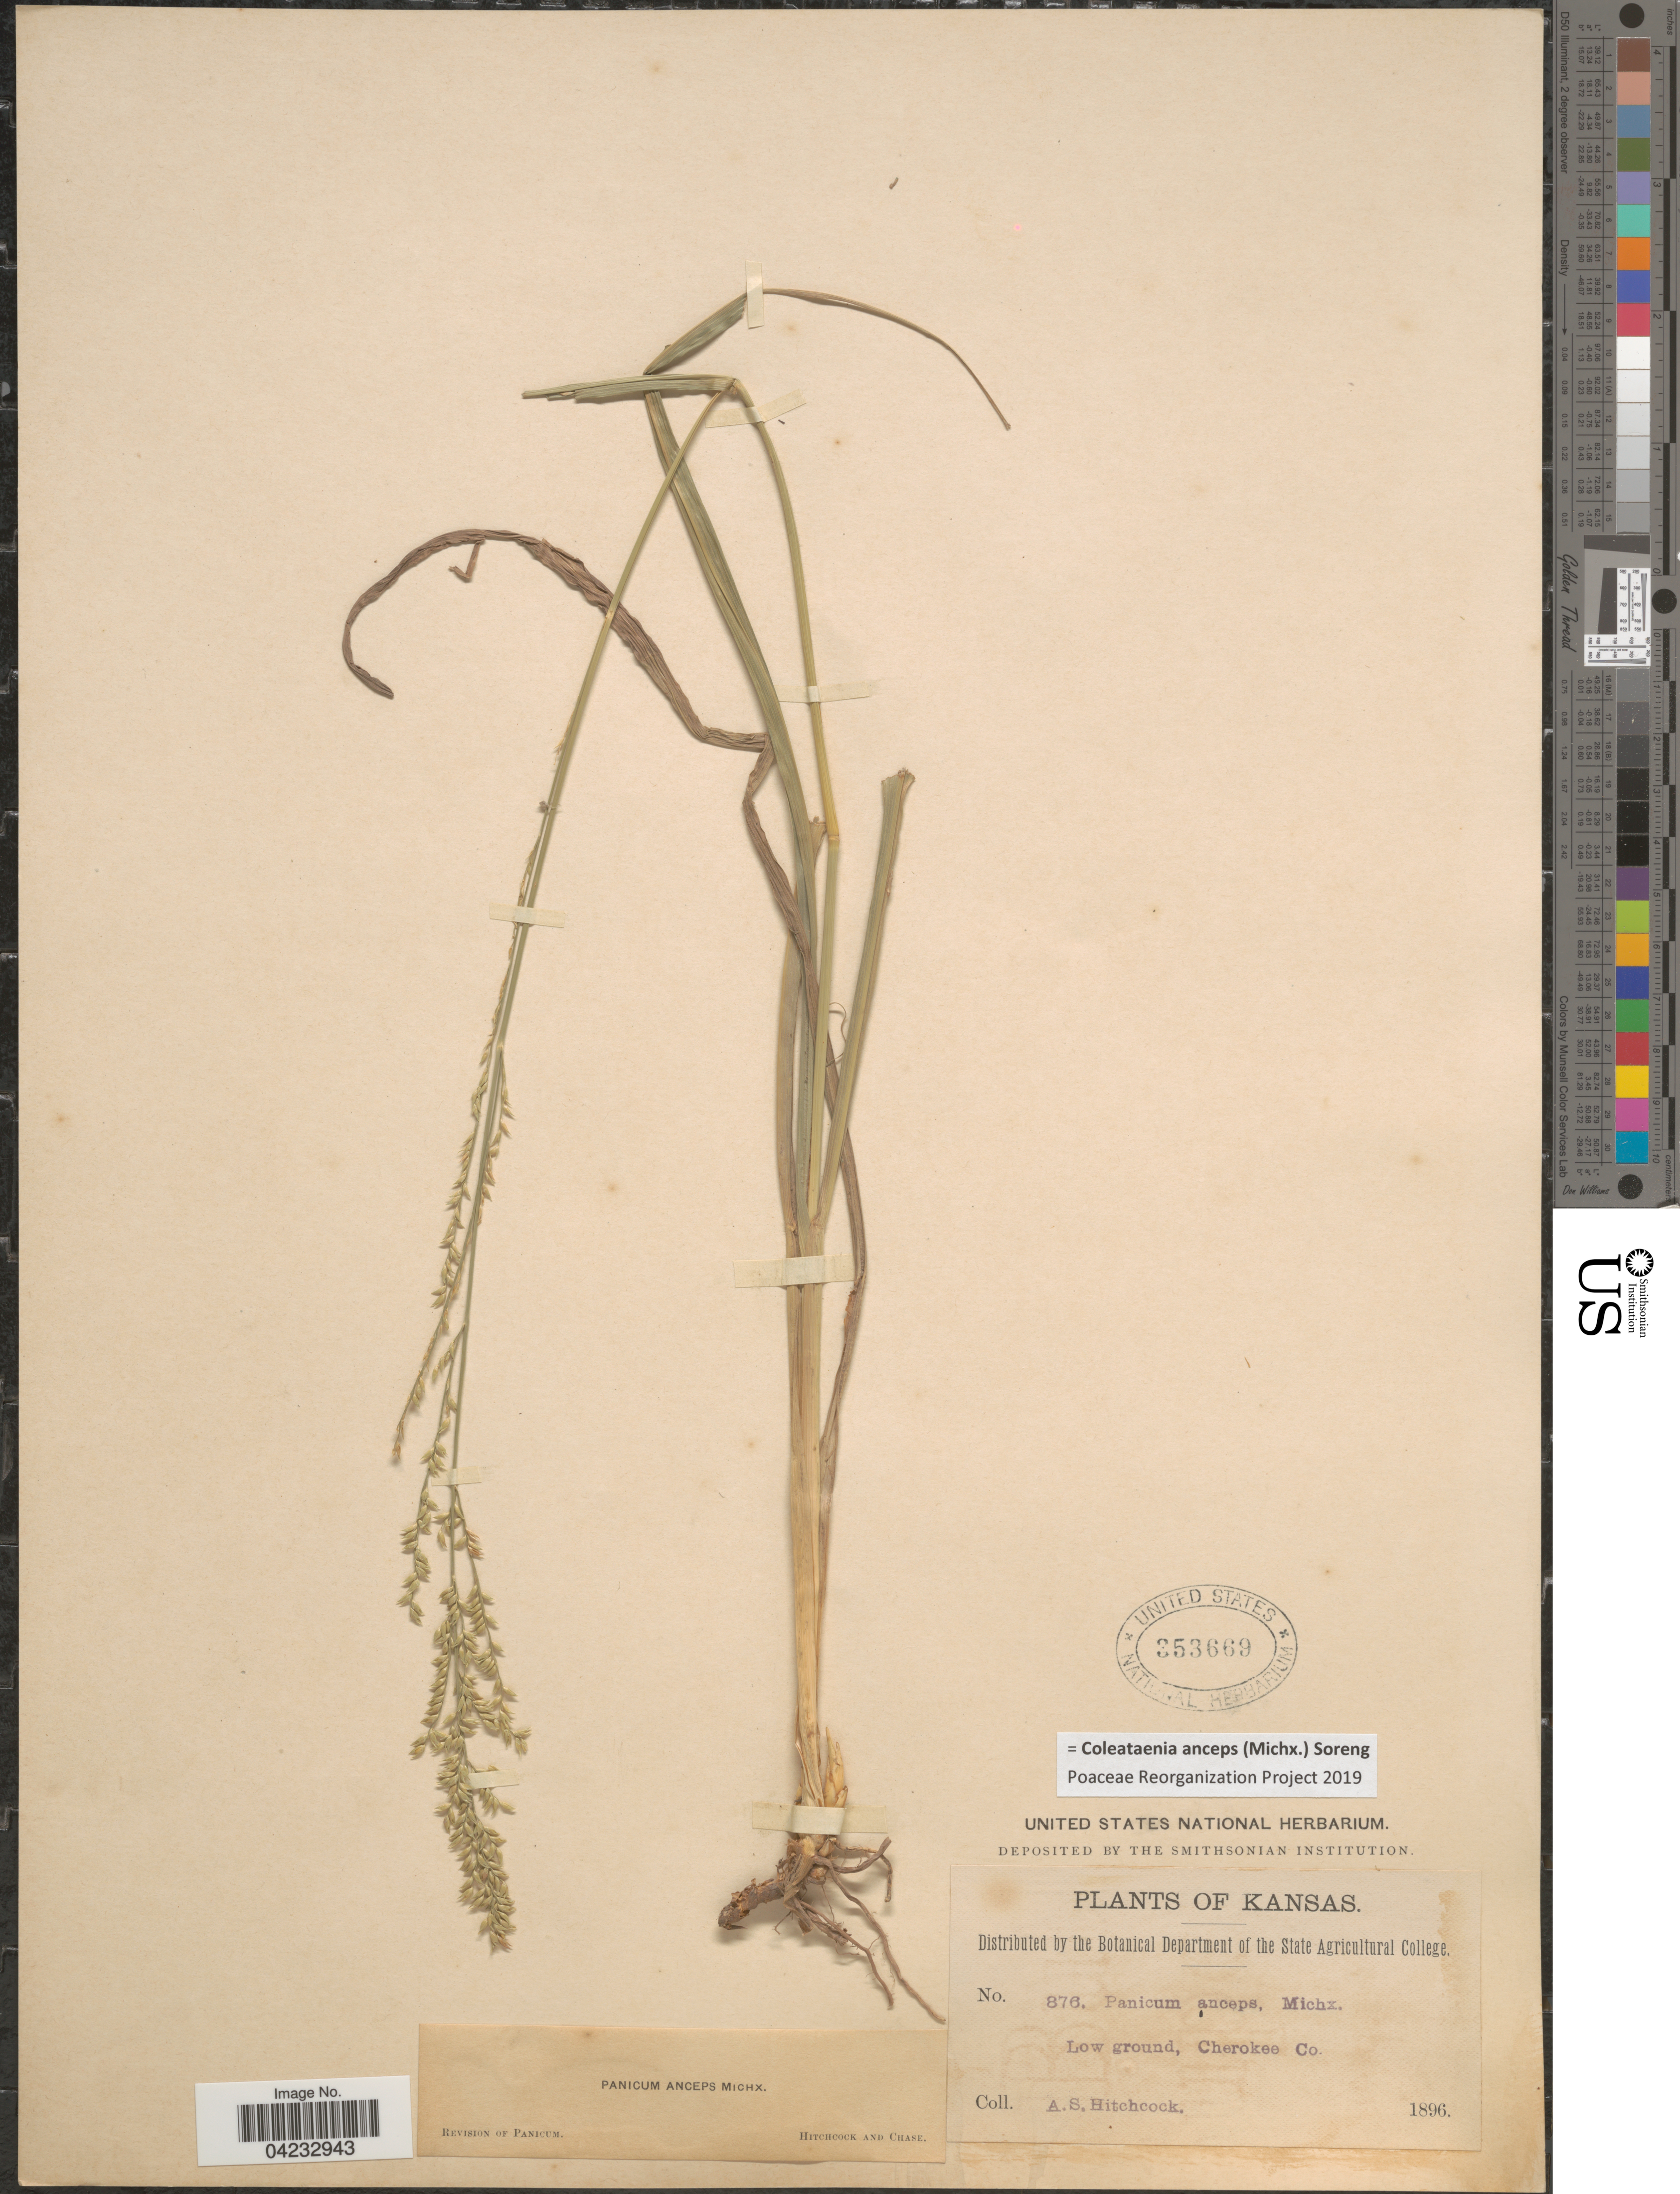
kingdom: Plantae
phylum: Tracheophyta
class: Liliopsida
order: Poales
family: Poaceae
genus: Coleataenia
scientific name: Coleataenia anceps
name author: (Michx.) Soreng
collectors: A. S. Hitchcock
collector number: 876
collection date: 1896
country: United States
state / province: Kansas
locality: Cherokee Co.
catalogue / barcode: US 353669